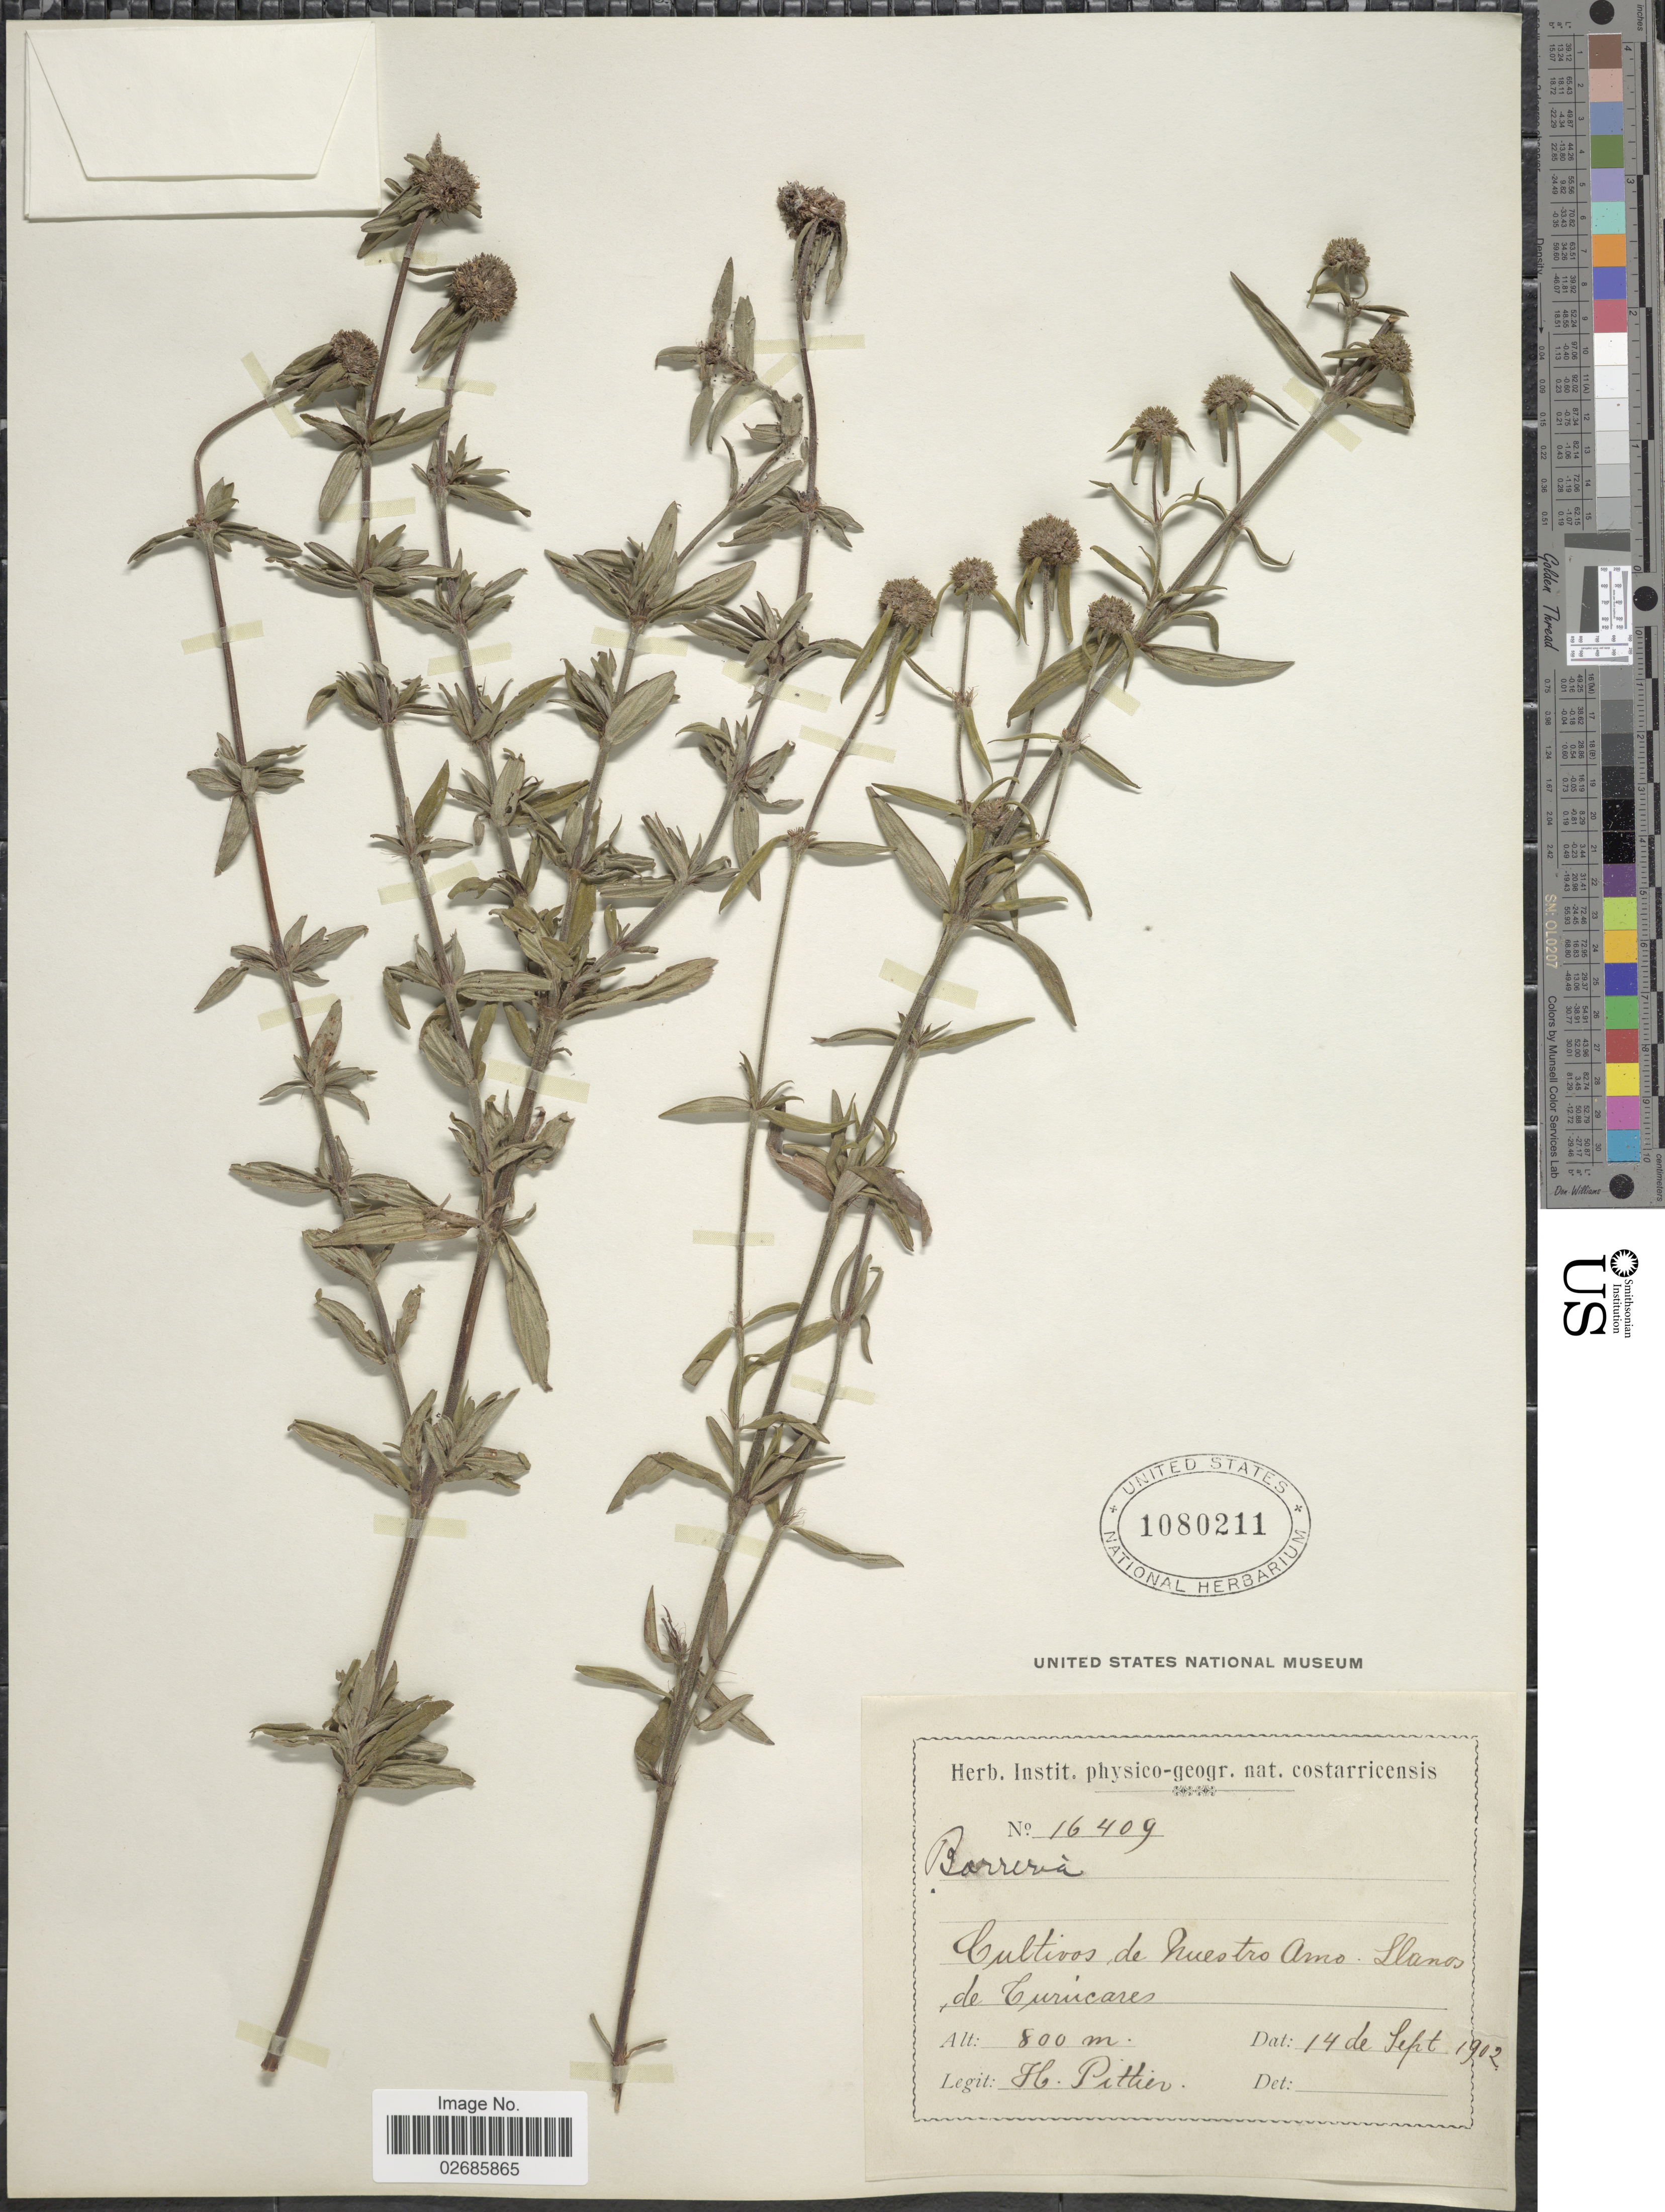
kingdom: Plantae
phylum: Tracheophyta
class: Magnoliopsida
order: Gentianales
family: Rubiaceae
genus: Borreria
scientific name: Borreria sp.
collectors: H. F. Pittier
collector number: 16409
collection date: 1902-09-14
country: Costa Rica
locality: De Nuestro Amo. LLanos de Curucares.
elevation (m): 800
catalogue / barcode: US 1080211